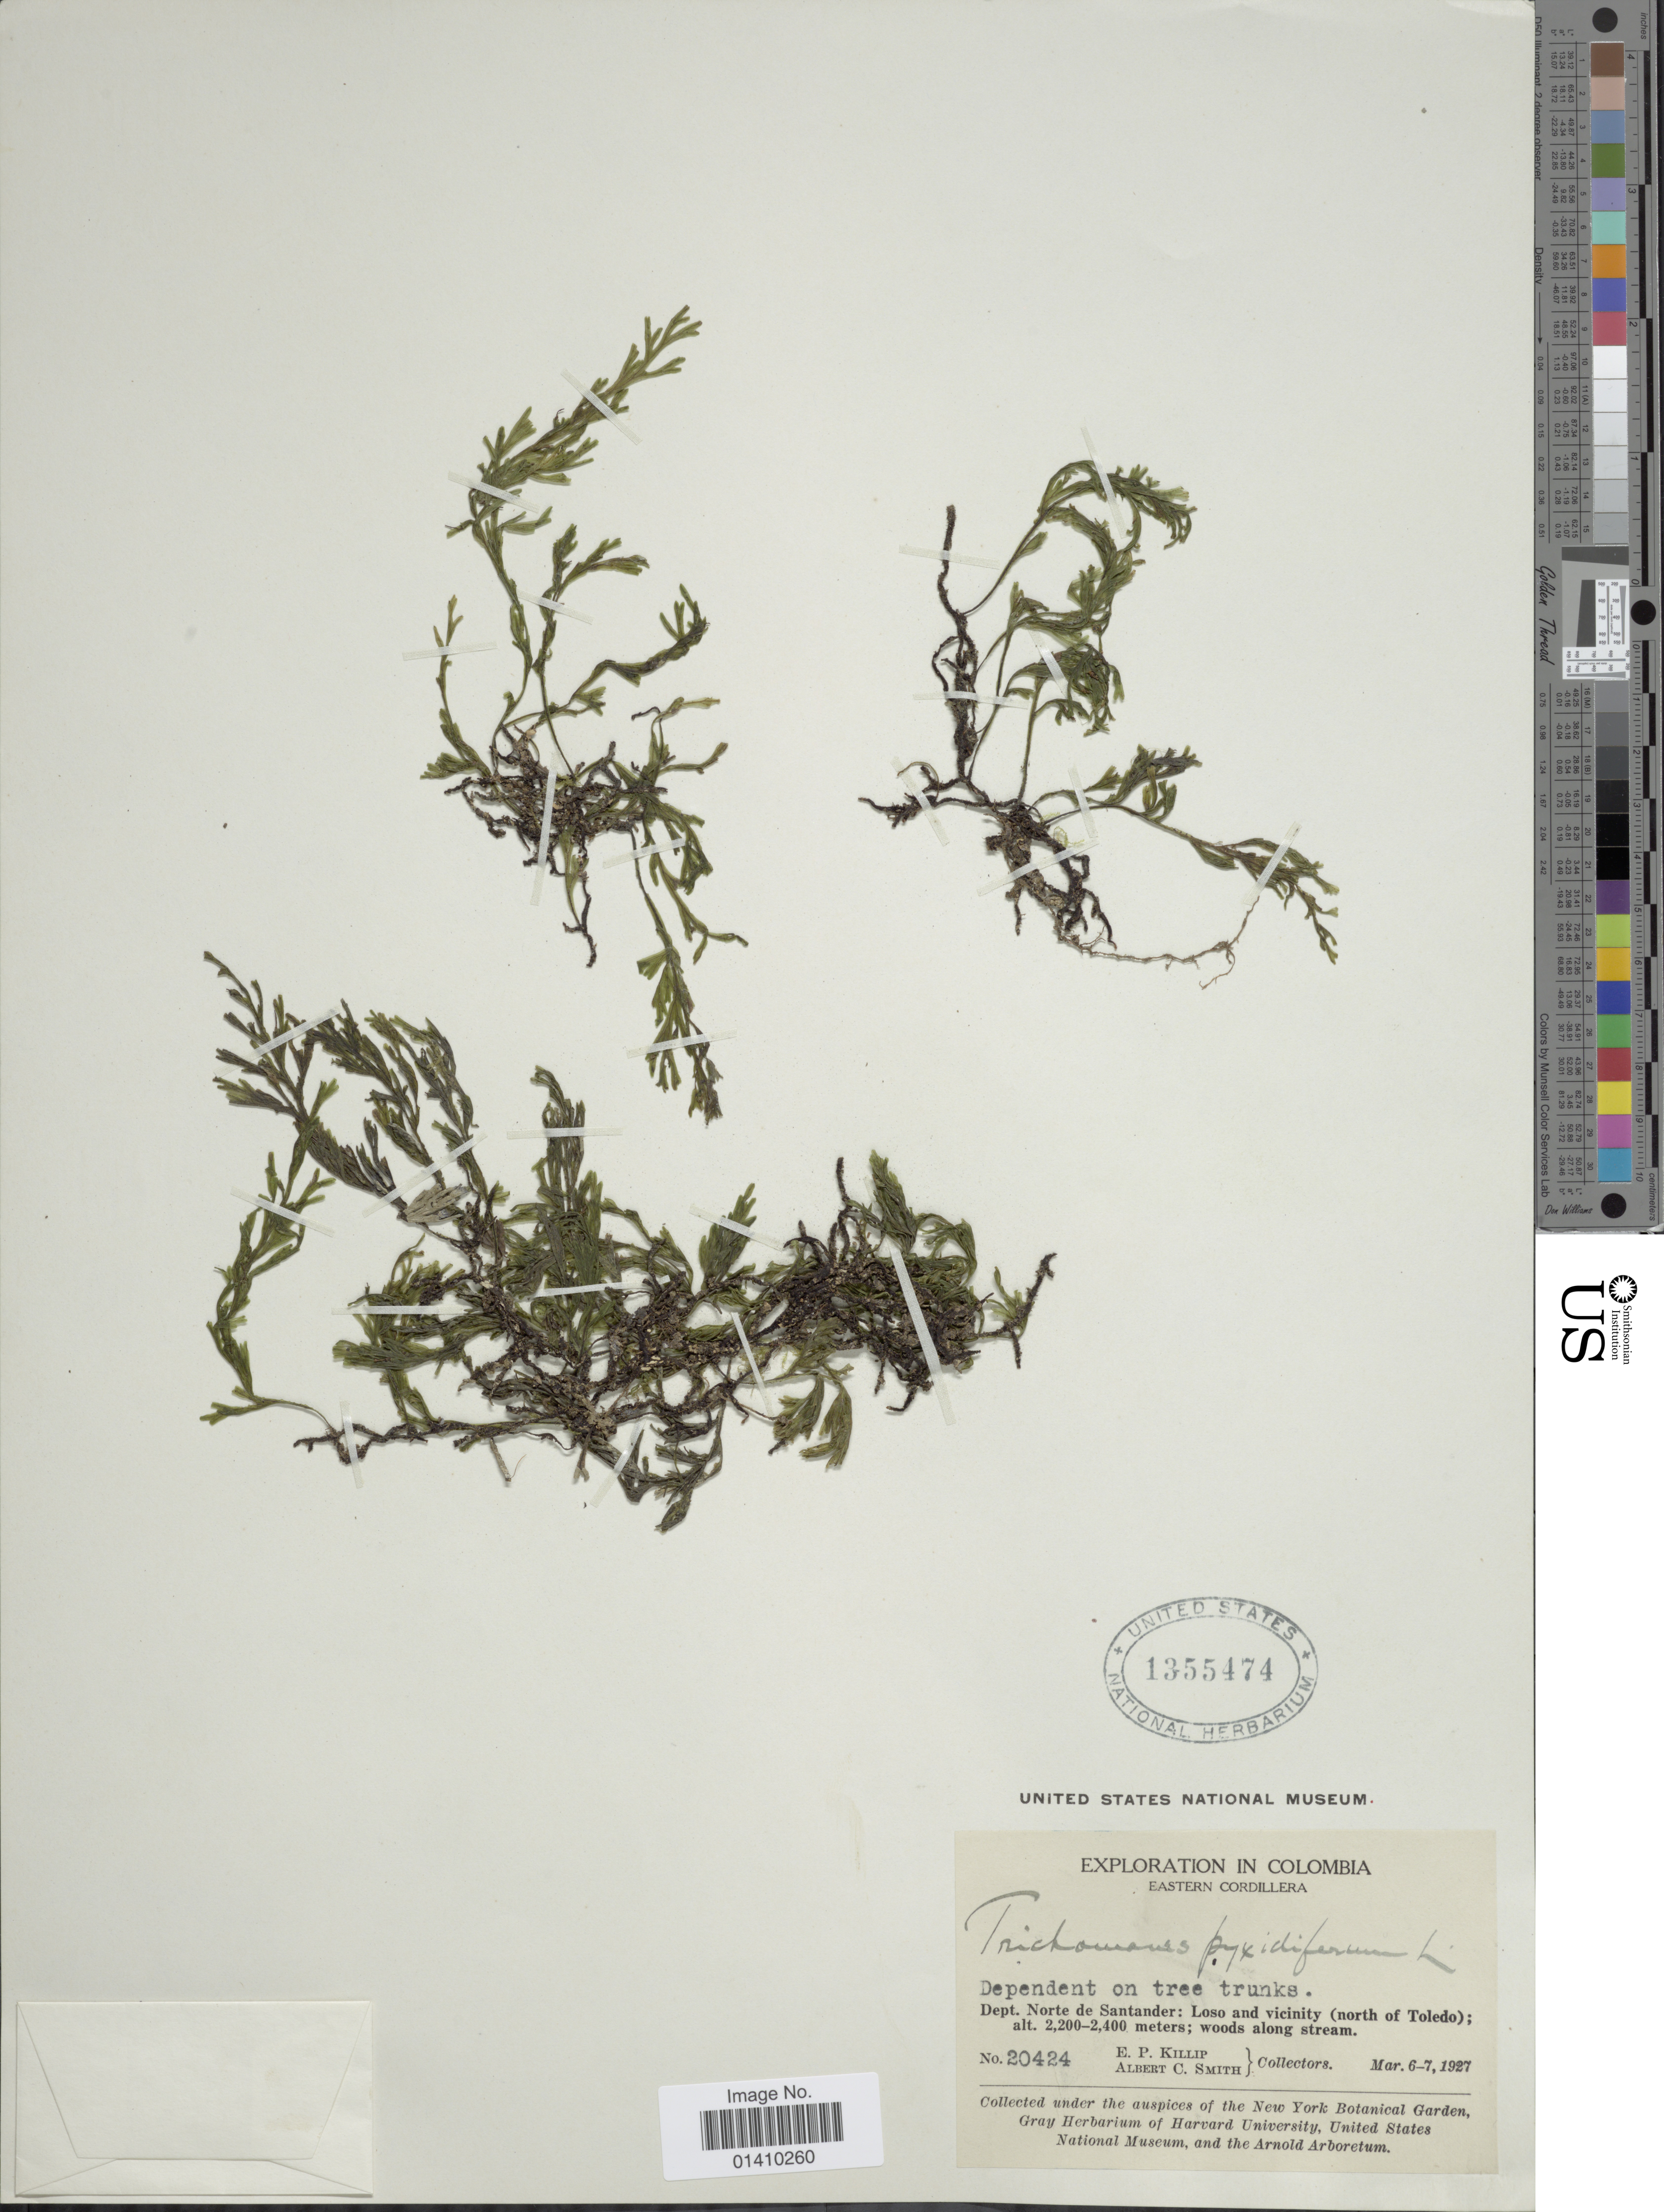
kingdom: Plantae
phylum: Tracheophyta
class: Polypodiopsida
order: Hymenophyllales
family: Hymenophyllaceae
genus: Polyphlebium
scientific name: Polyphlebium pyxidiferum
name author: (L.) Ebihara & Dubuisson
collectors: E. P. Killip & A. C. Smith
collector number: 20424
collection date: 1927-03-06/1927-03-07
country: Colombia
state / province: Norte de Santander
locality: Eastern Cordillera. Loso and vicinity (north of Toledo)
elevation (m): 2200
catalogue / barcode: US 1355474